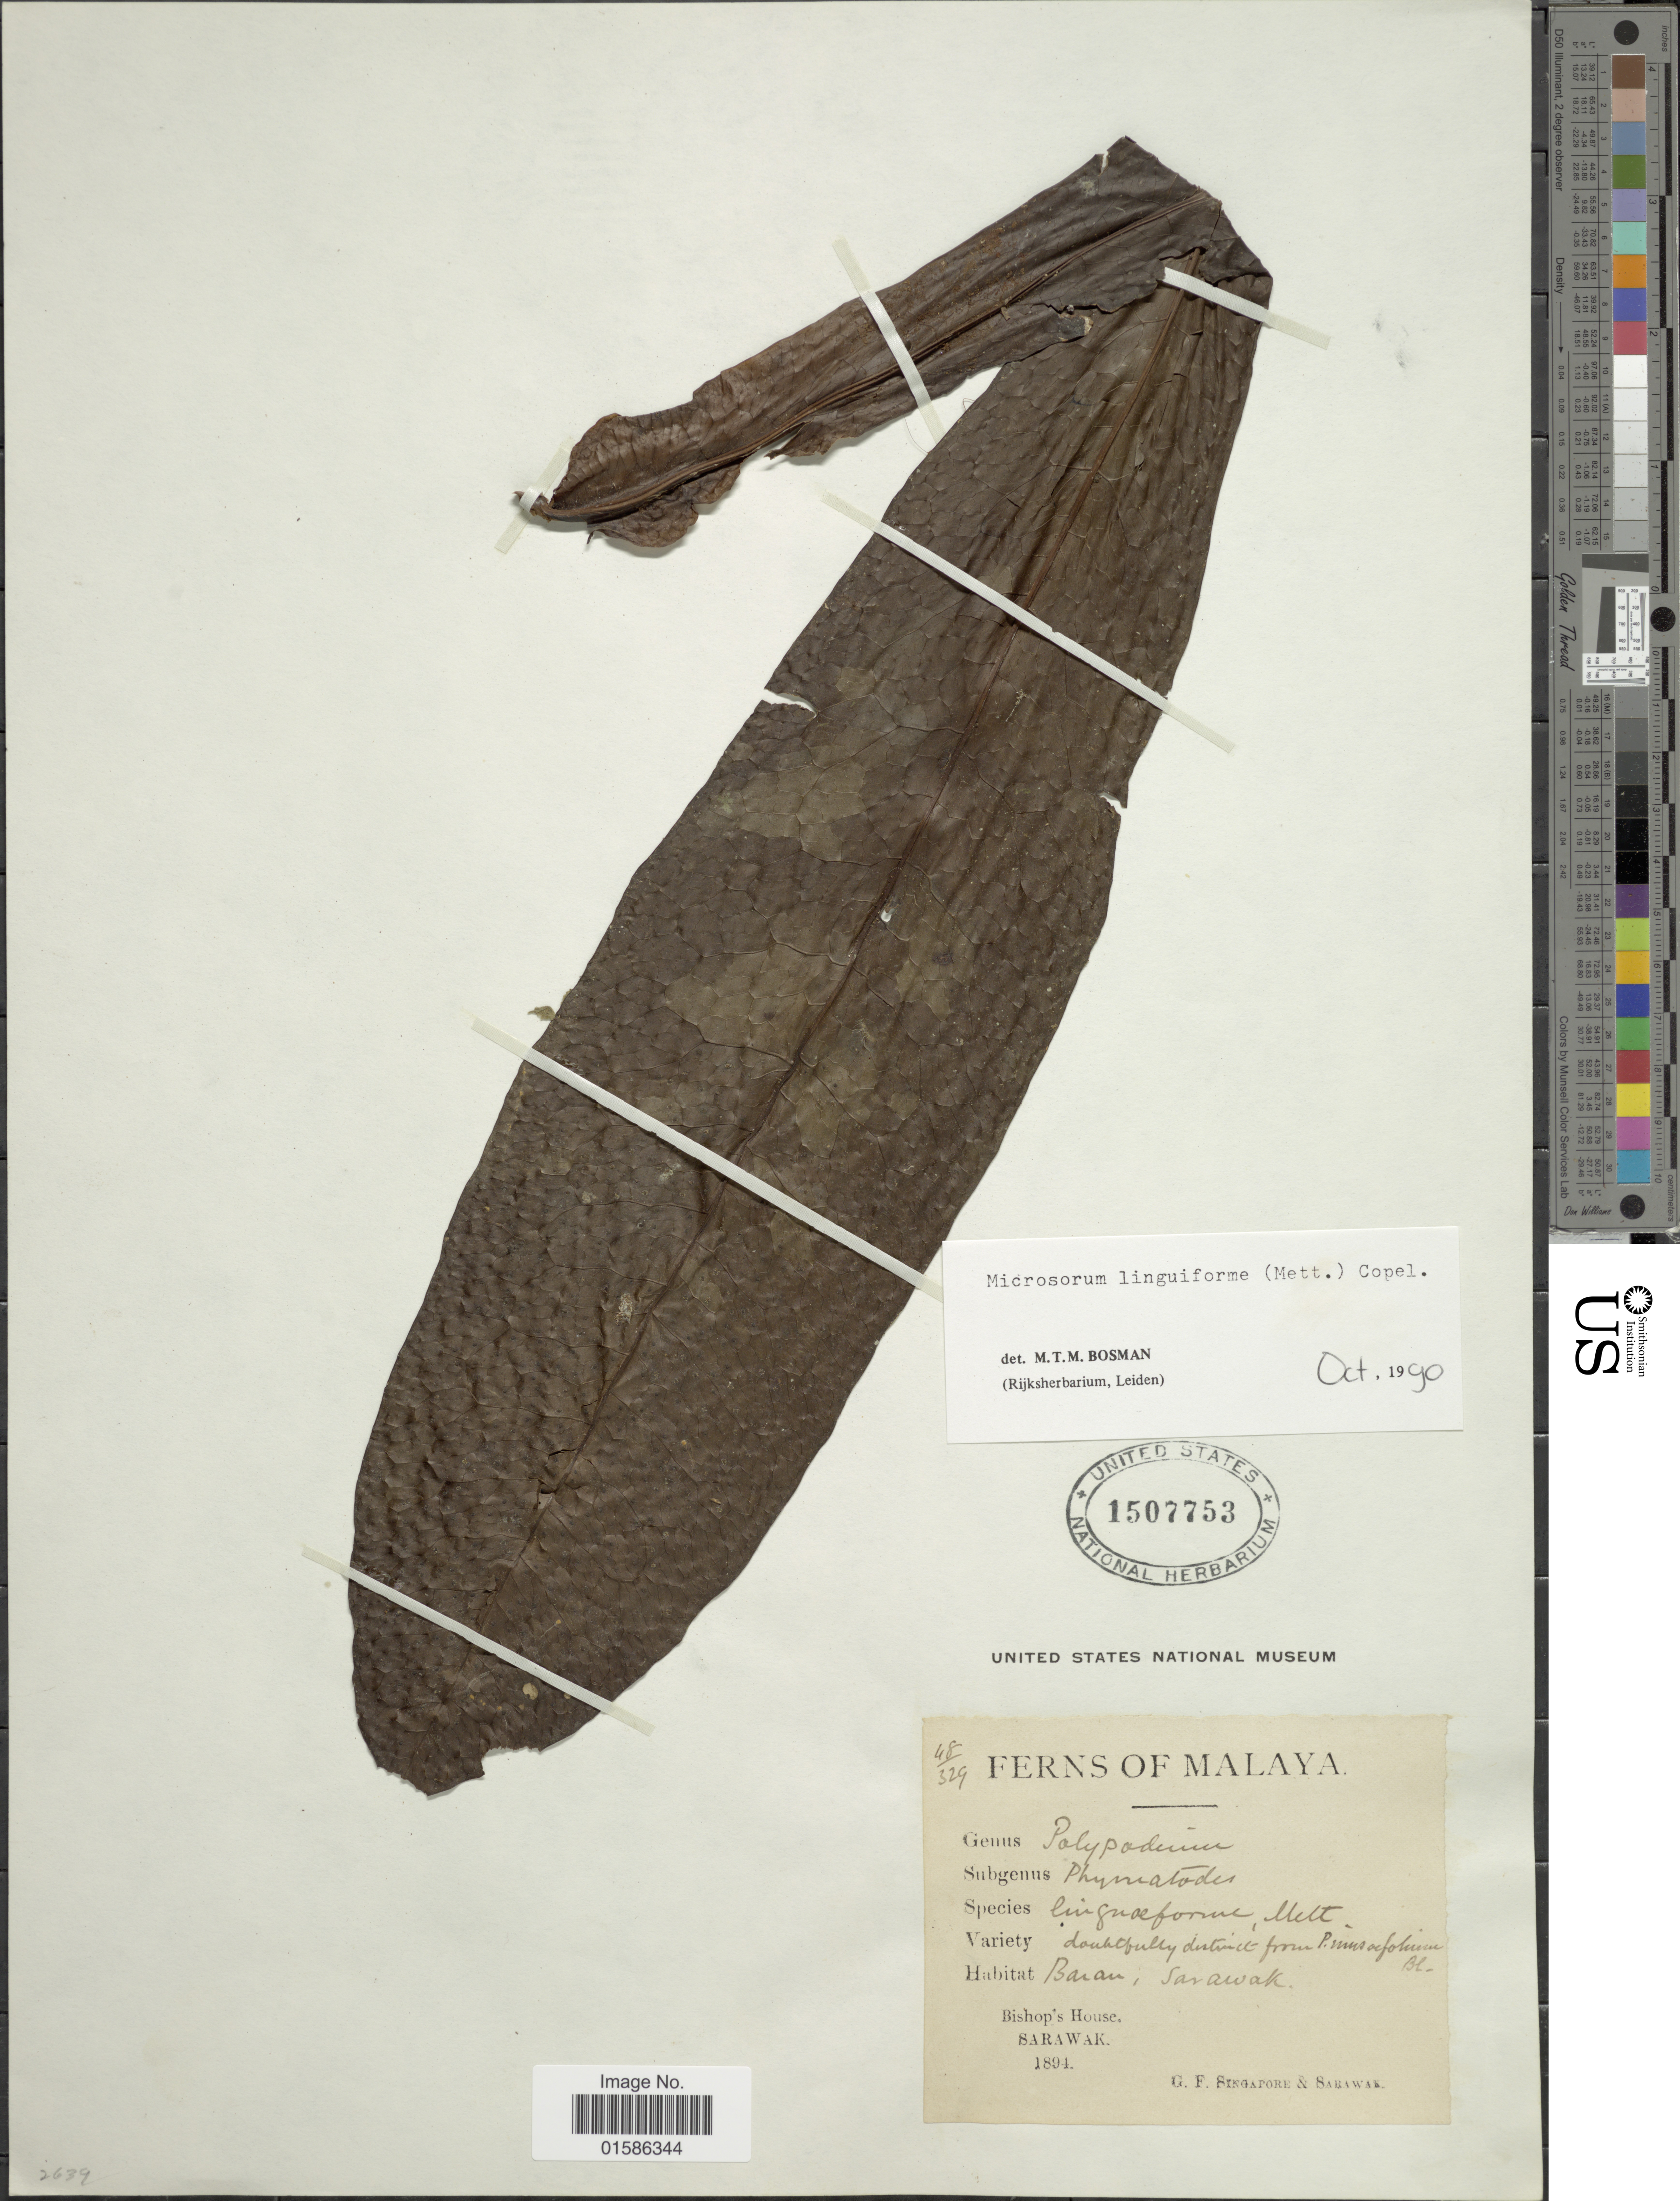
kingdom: Plantae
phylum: Tracheophyta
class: Polypodiopsida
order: Polypodiales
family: Polypodiaceae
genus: Microsorum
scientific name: Microsorum linguiforme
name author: (Mett.) Copel.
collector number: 48/329*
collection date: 1894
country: Malaysia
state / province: Sarawak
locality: Malaya, Barau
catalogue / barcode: US 1507753